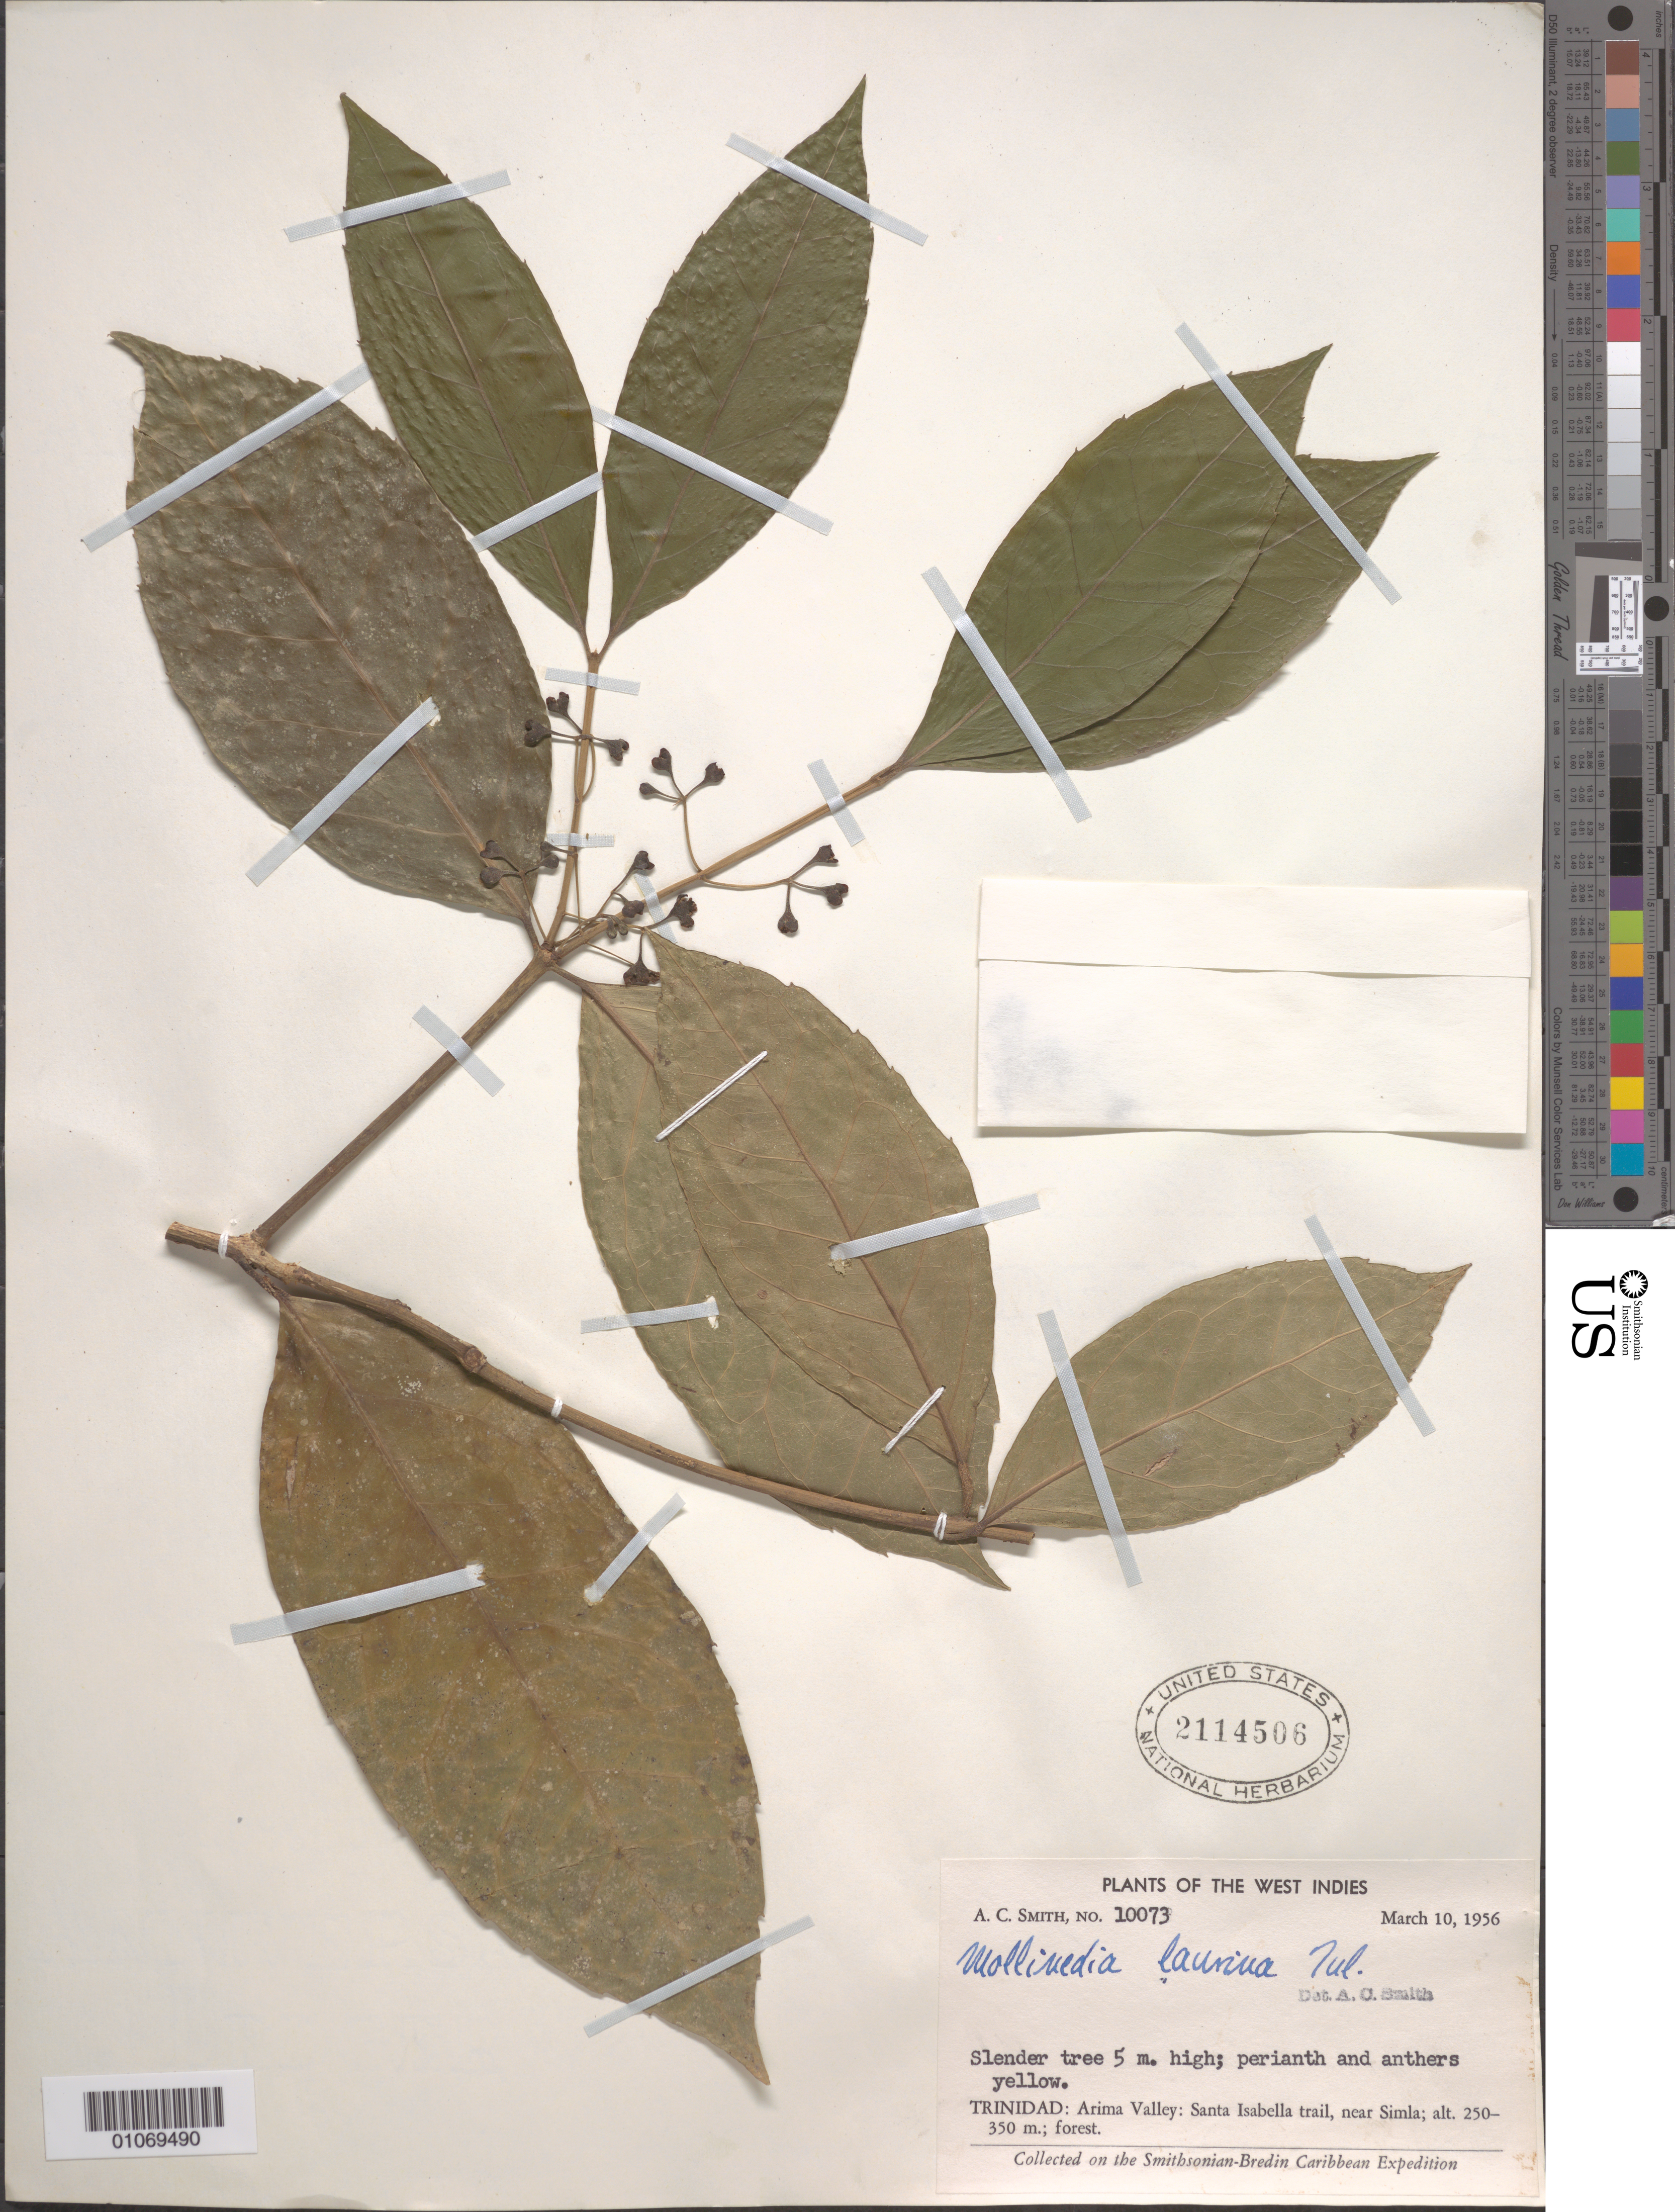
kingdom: Plantae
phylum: Tracheophyta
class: Magnoliopsida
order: Laurales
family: Monimiaceae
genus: Mollinedia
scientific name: Mollinedia laurina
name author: Tul.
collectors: A. C. Smith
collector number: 10073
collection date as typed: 10 Mar 1956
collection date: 1956-03-10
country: Trinidad and Tobago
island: Trinidad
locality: Arima Valley, Santa Isabella Trail, near Simla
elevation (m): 250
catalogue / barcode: US 2114506